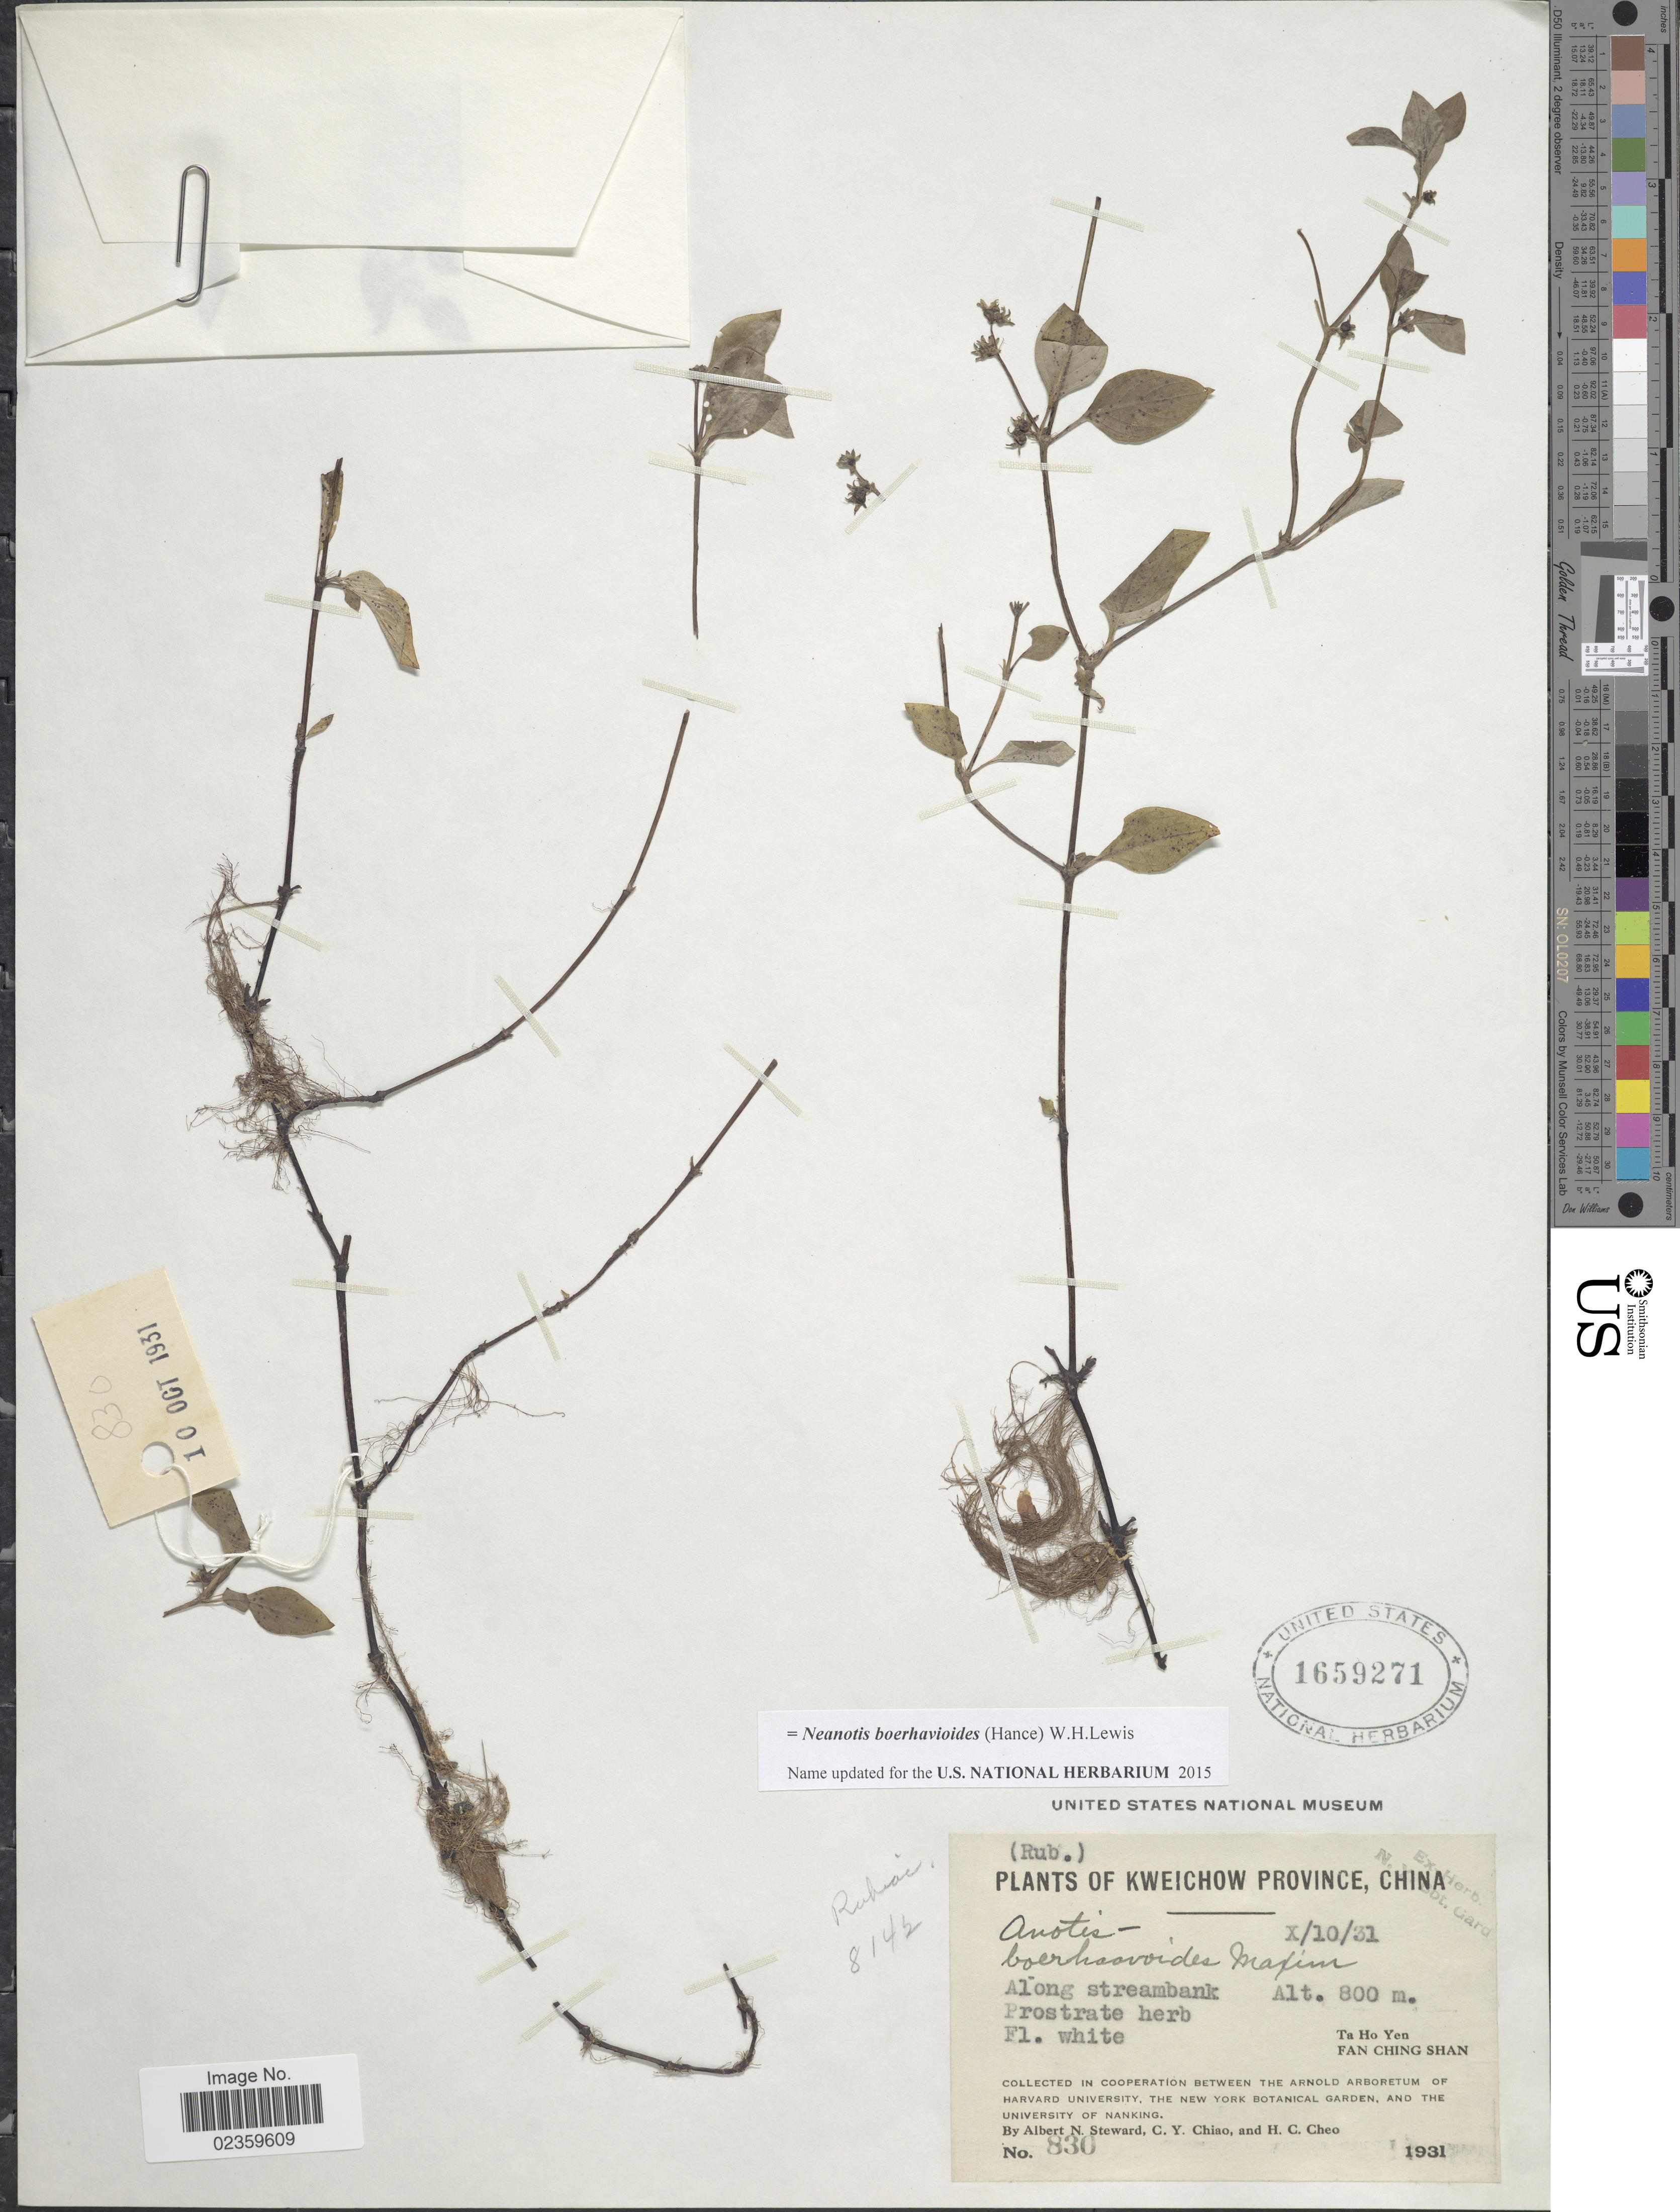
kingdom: Plantae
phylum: Tracheophyta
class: Magnoliopsida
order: Gentianales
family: Rubiaceae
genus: Neanotis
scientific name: Neanotis boerhavioides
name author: (Hance) W.H. Lewis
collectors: A. N. Steward, C. Y. Chiao & H. Cheo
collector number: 830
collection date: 1931-10-10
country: China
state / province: Guizhou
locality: Kweichow Province, China. Along streambank. Ta Ho Yen. Fan Ching Shan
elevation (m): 800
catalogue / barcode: US 1659271